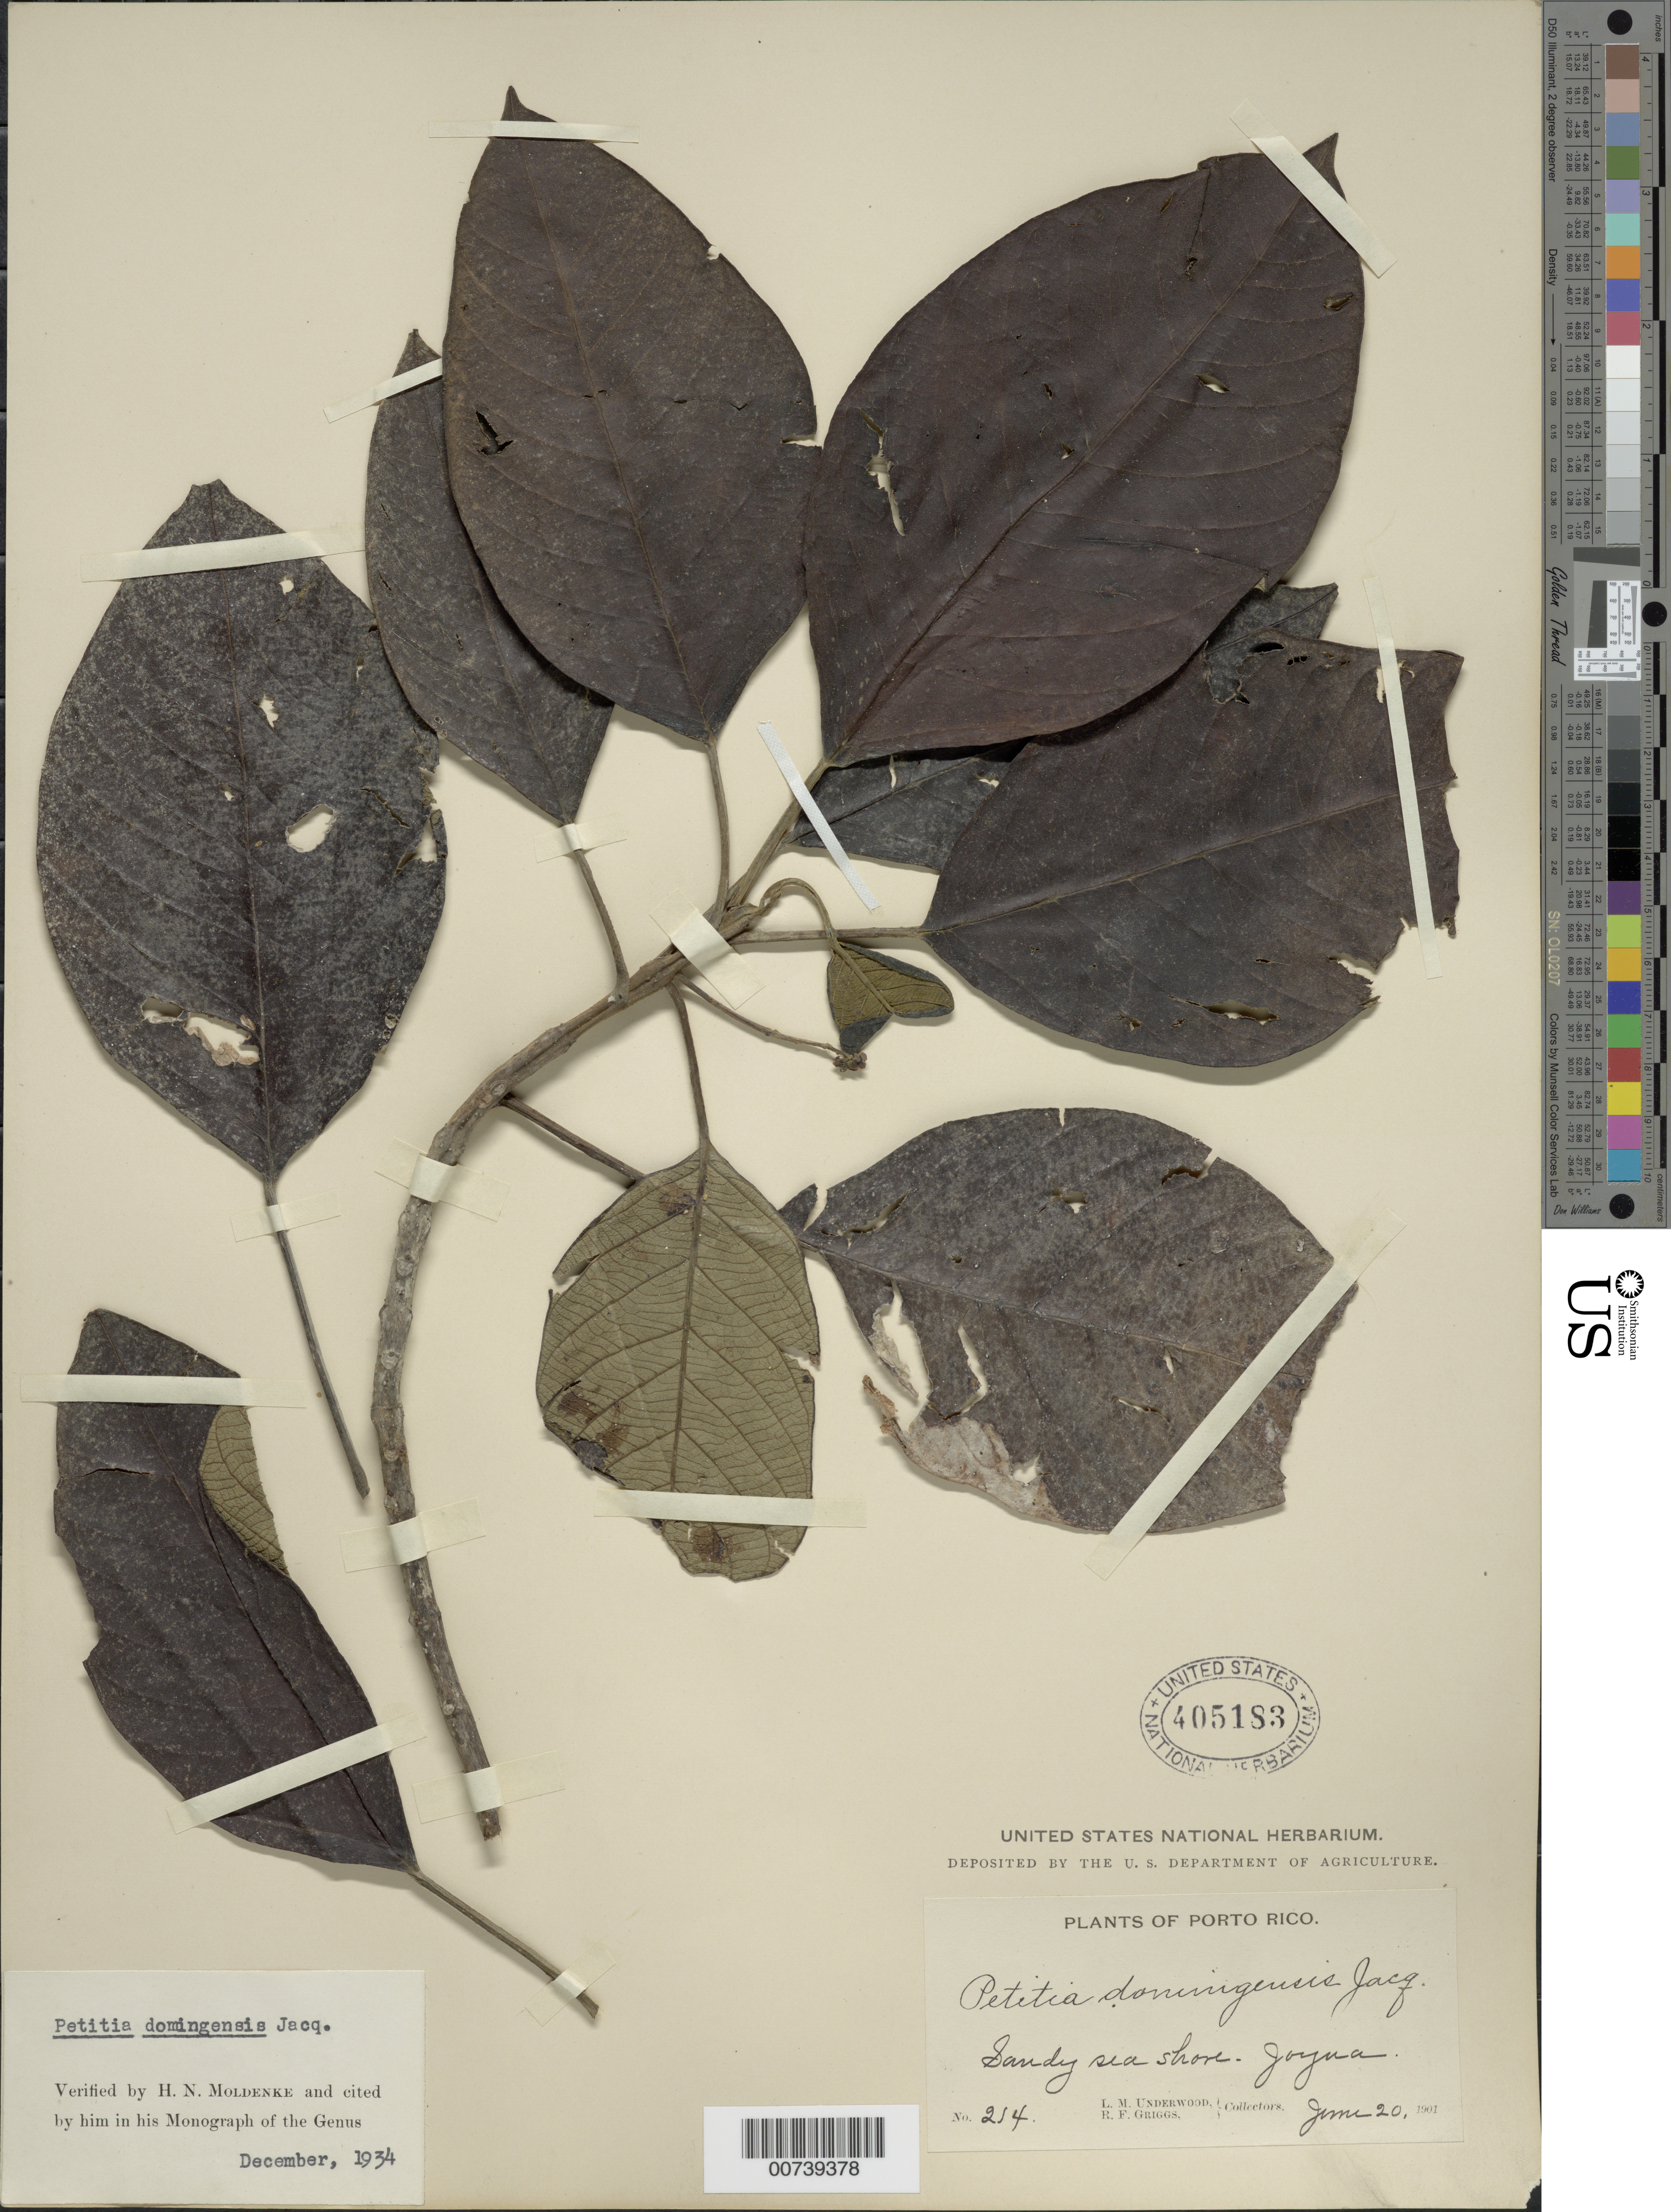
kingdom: Plantae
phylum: Tracheophyta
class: Magnoliopsida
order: Lamiales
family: Lamiaceae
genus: Petitia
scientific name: Petitia domingensis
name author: Jacq.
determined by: Moldenke, H. N.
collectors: L. M. Underwood & R. F. Griggs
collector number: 214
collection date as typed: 20 Jun 1901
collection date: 1901-06-20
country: Puerto Rico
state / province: Jayuya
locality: Sandy sea shore, Jayua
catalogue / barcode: US 405183